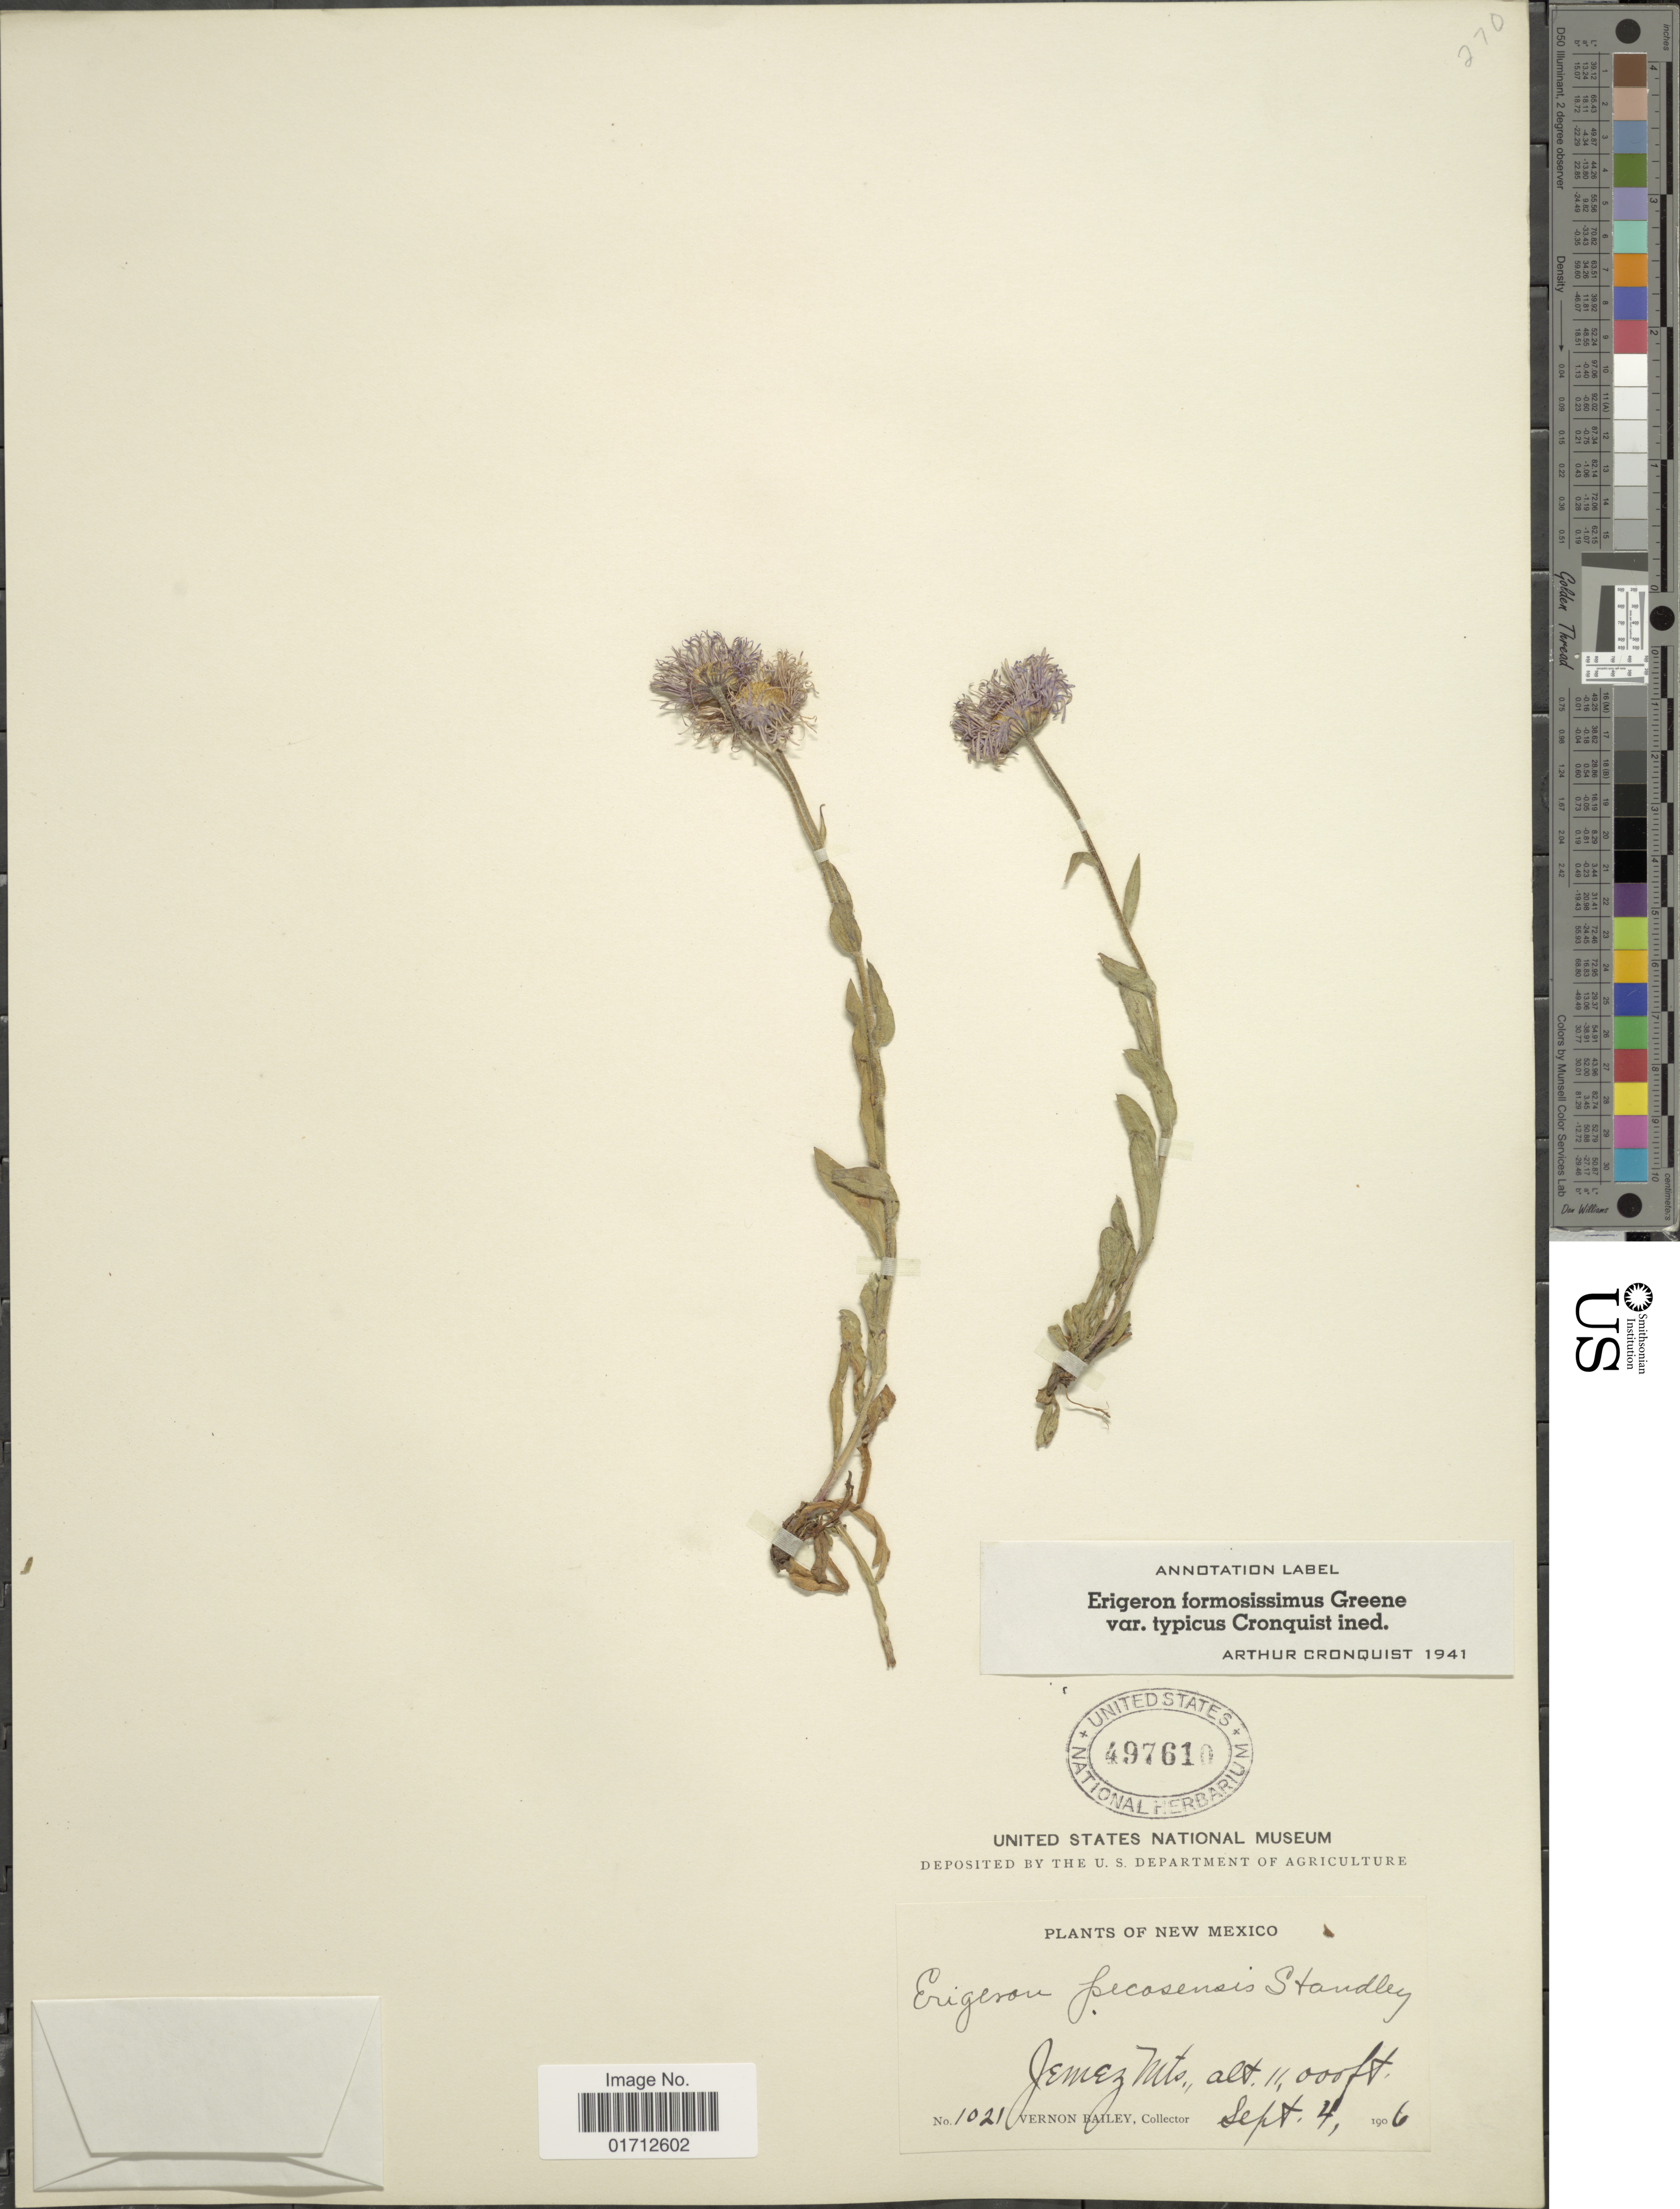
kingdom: Plantae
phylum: Tracheophyta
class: Magnoliopsida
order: Asterales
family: Asteraceae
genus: Erigeron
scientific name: Erigeron formosissimus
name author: Greene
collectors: V. O. Bailey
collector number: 1021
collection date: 1906-09-04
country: United States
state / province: New Mexico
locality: Jemez Mts.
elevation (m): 335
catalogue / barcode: US 497610